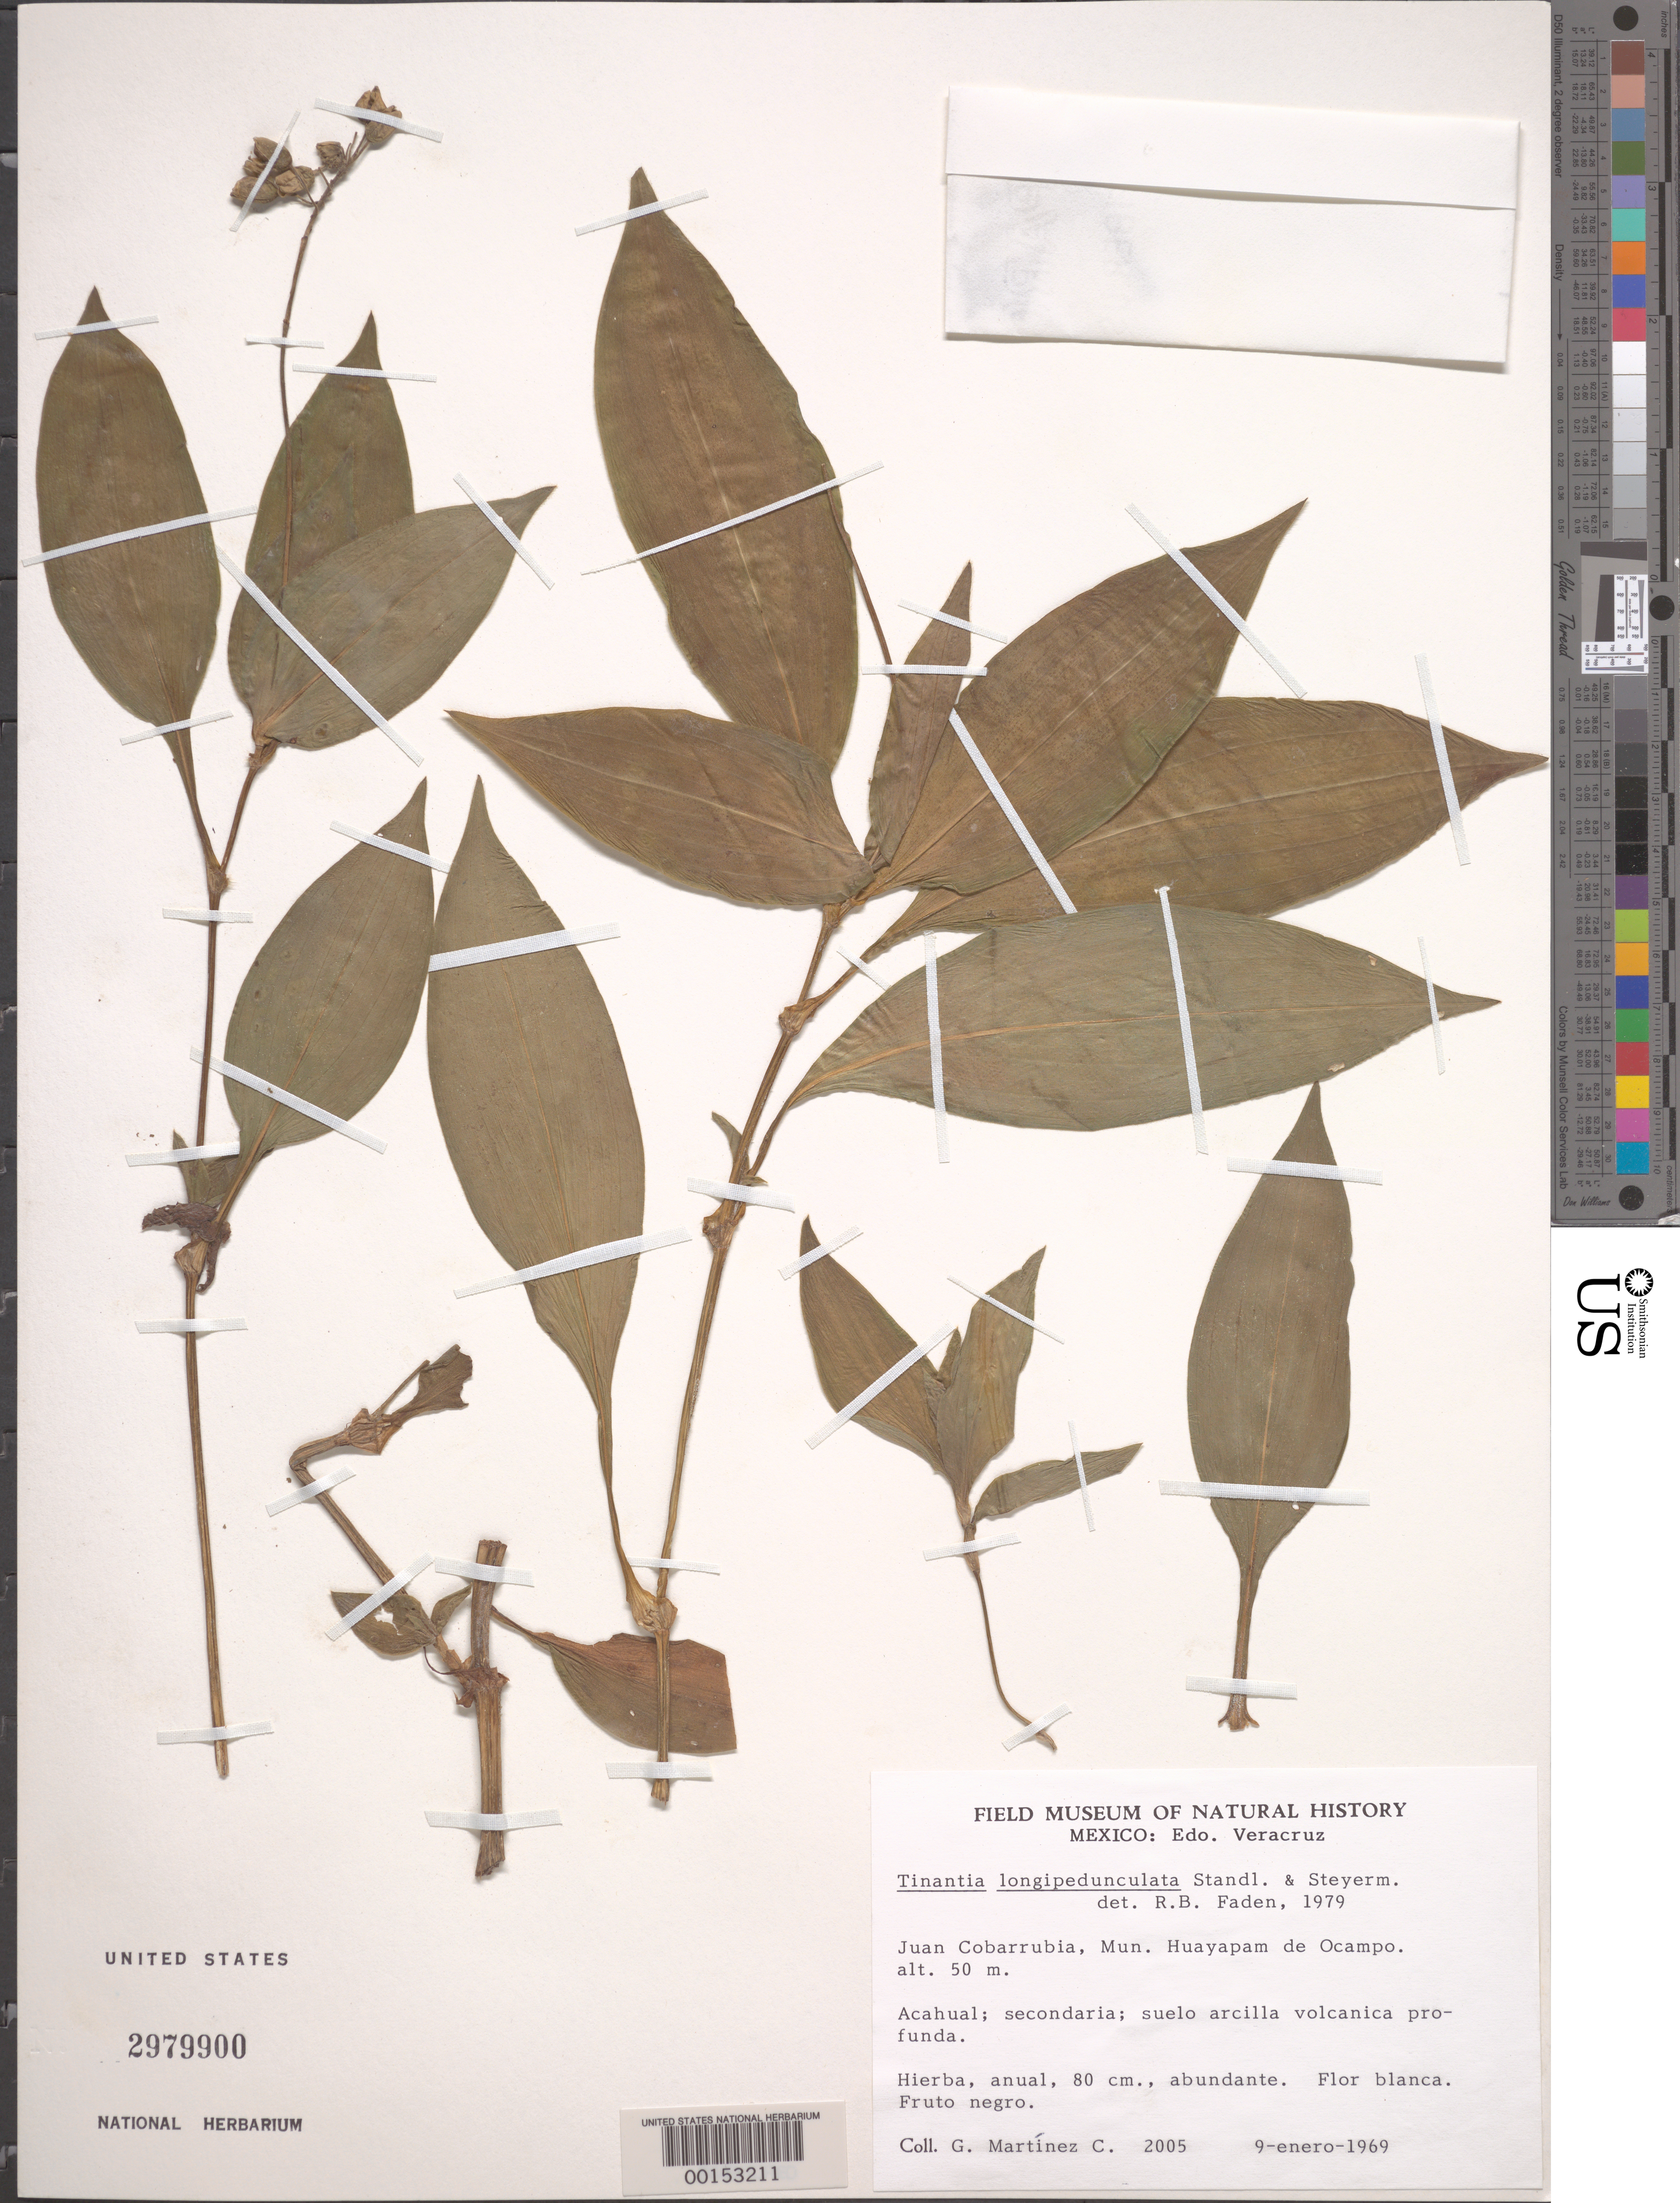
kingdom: Plantae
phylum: Tracheophyta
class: Liliopsida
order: Commelinales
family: Commelinaceae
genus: Tinantia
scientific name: Tinantia longipedunculata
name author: Standl. & Steyerm.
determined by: Faden, Robert B., (US), Smithsonian Institution - National Museum of Natural History (UNITED STATES)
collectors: G. Martinez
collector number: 2005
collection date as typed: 09 Jan 1969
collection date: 1969-01-09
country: Mexico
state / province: Veracruz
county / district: Hueyapan De Ocampo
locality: Juan cobarrubia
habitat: Sandy, volcanic soil; secondary growth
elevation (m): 50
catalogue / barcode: US 2979900